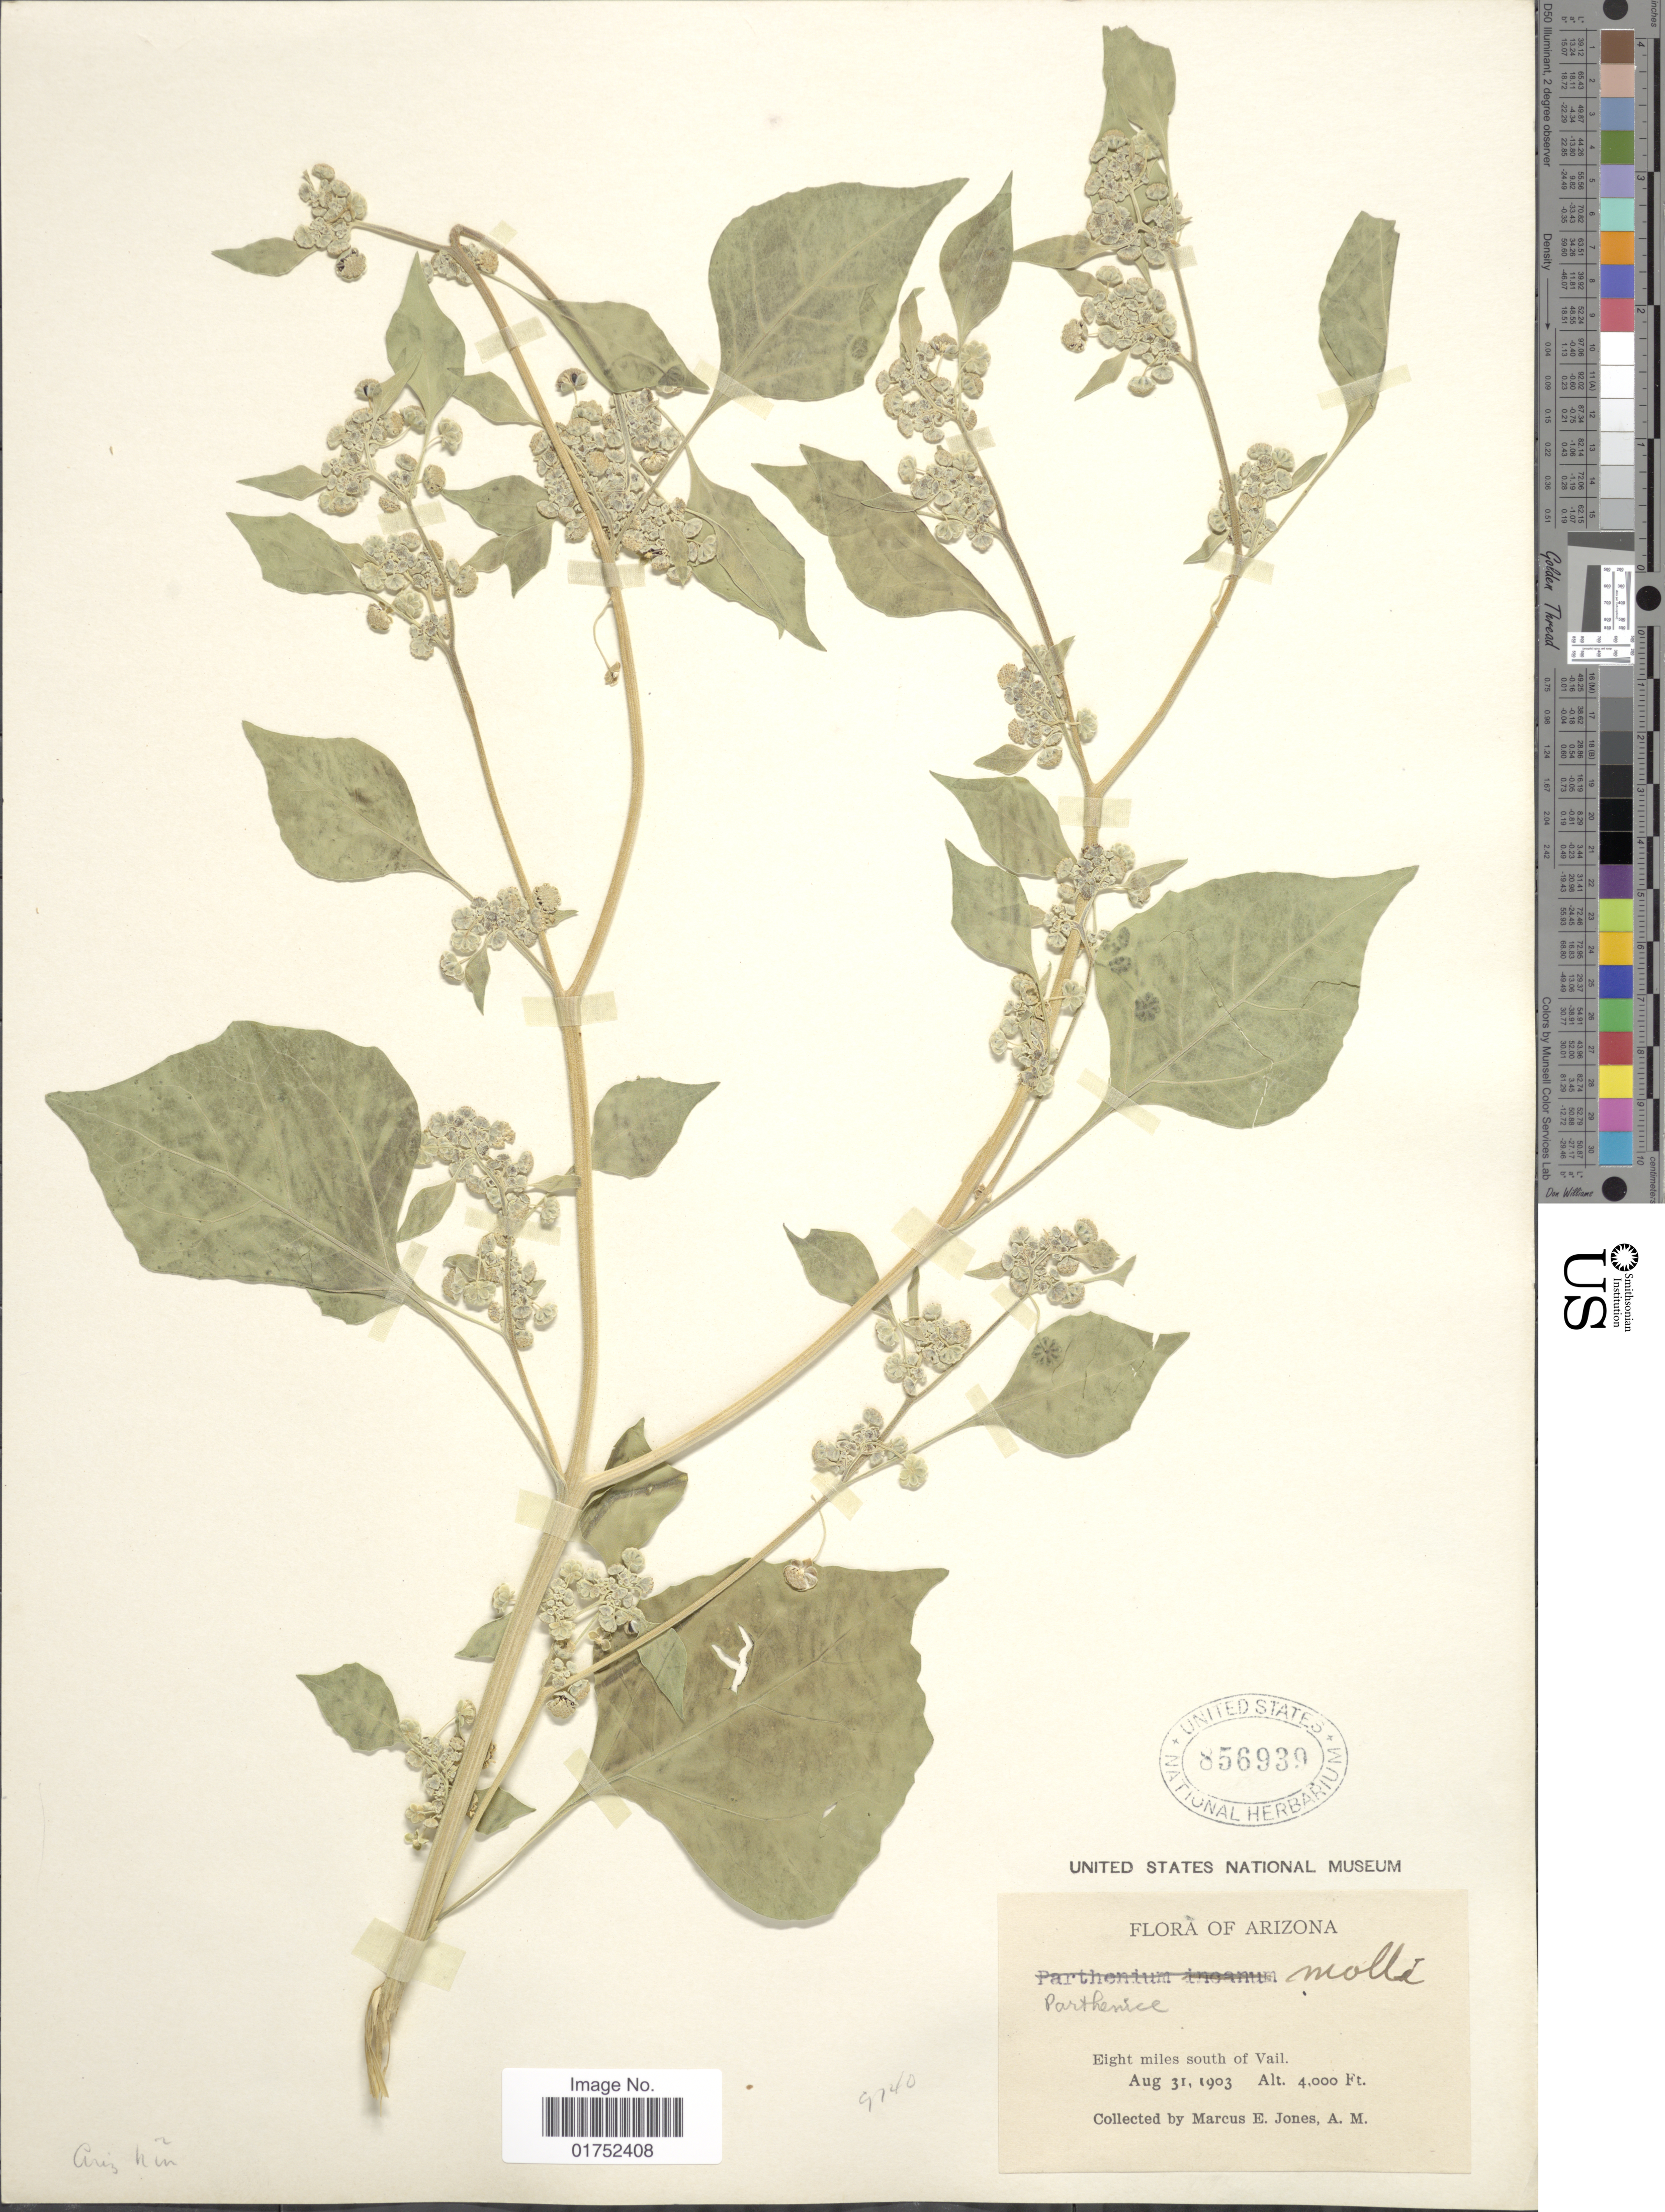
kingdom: Plantae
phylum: Tracheophyta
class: Magnoliopsida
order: Asterales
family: Asteraceae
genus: Parthenice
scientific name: Parthenice mollis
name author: A. Gray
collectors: M. E. Jones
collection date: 1903-08-31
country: United States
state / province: Arizona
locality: Eight miles south of Vail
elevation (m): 1219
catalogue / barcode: US 856939